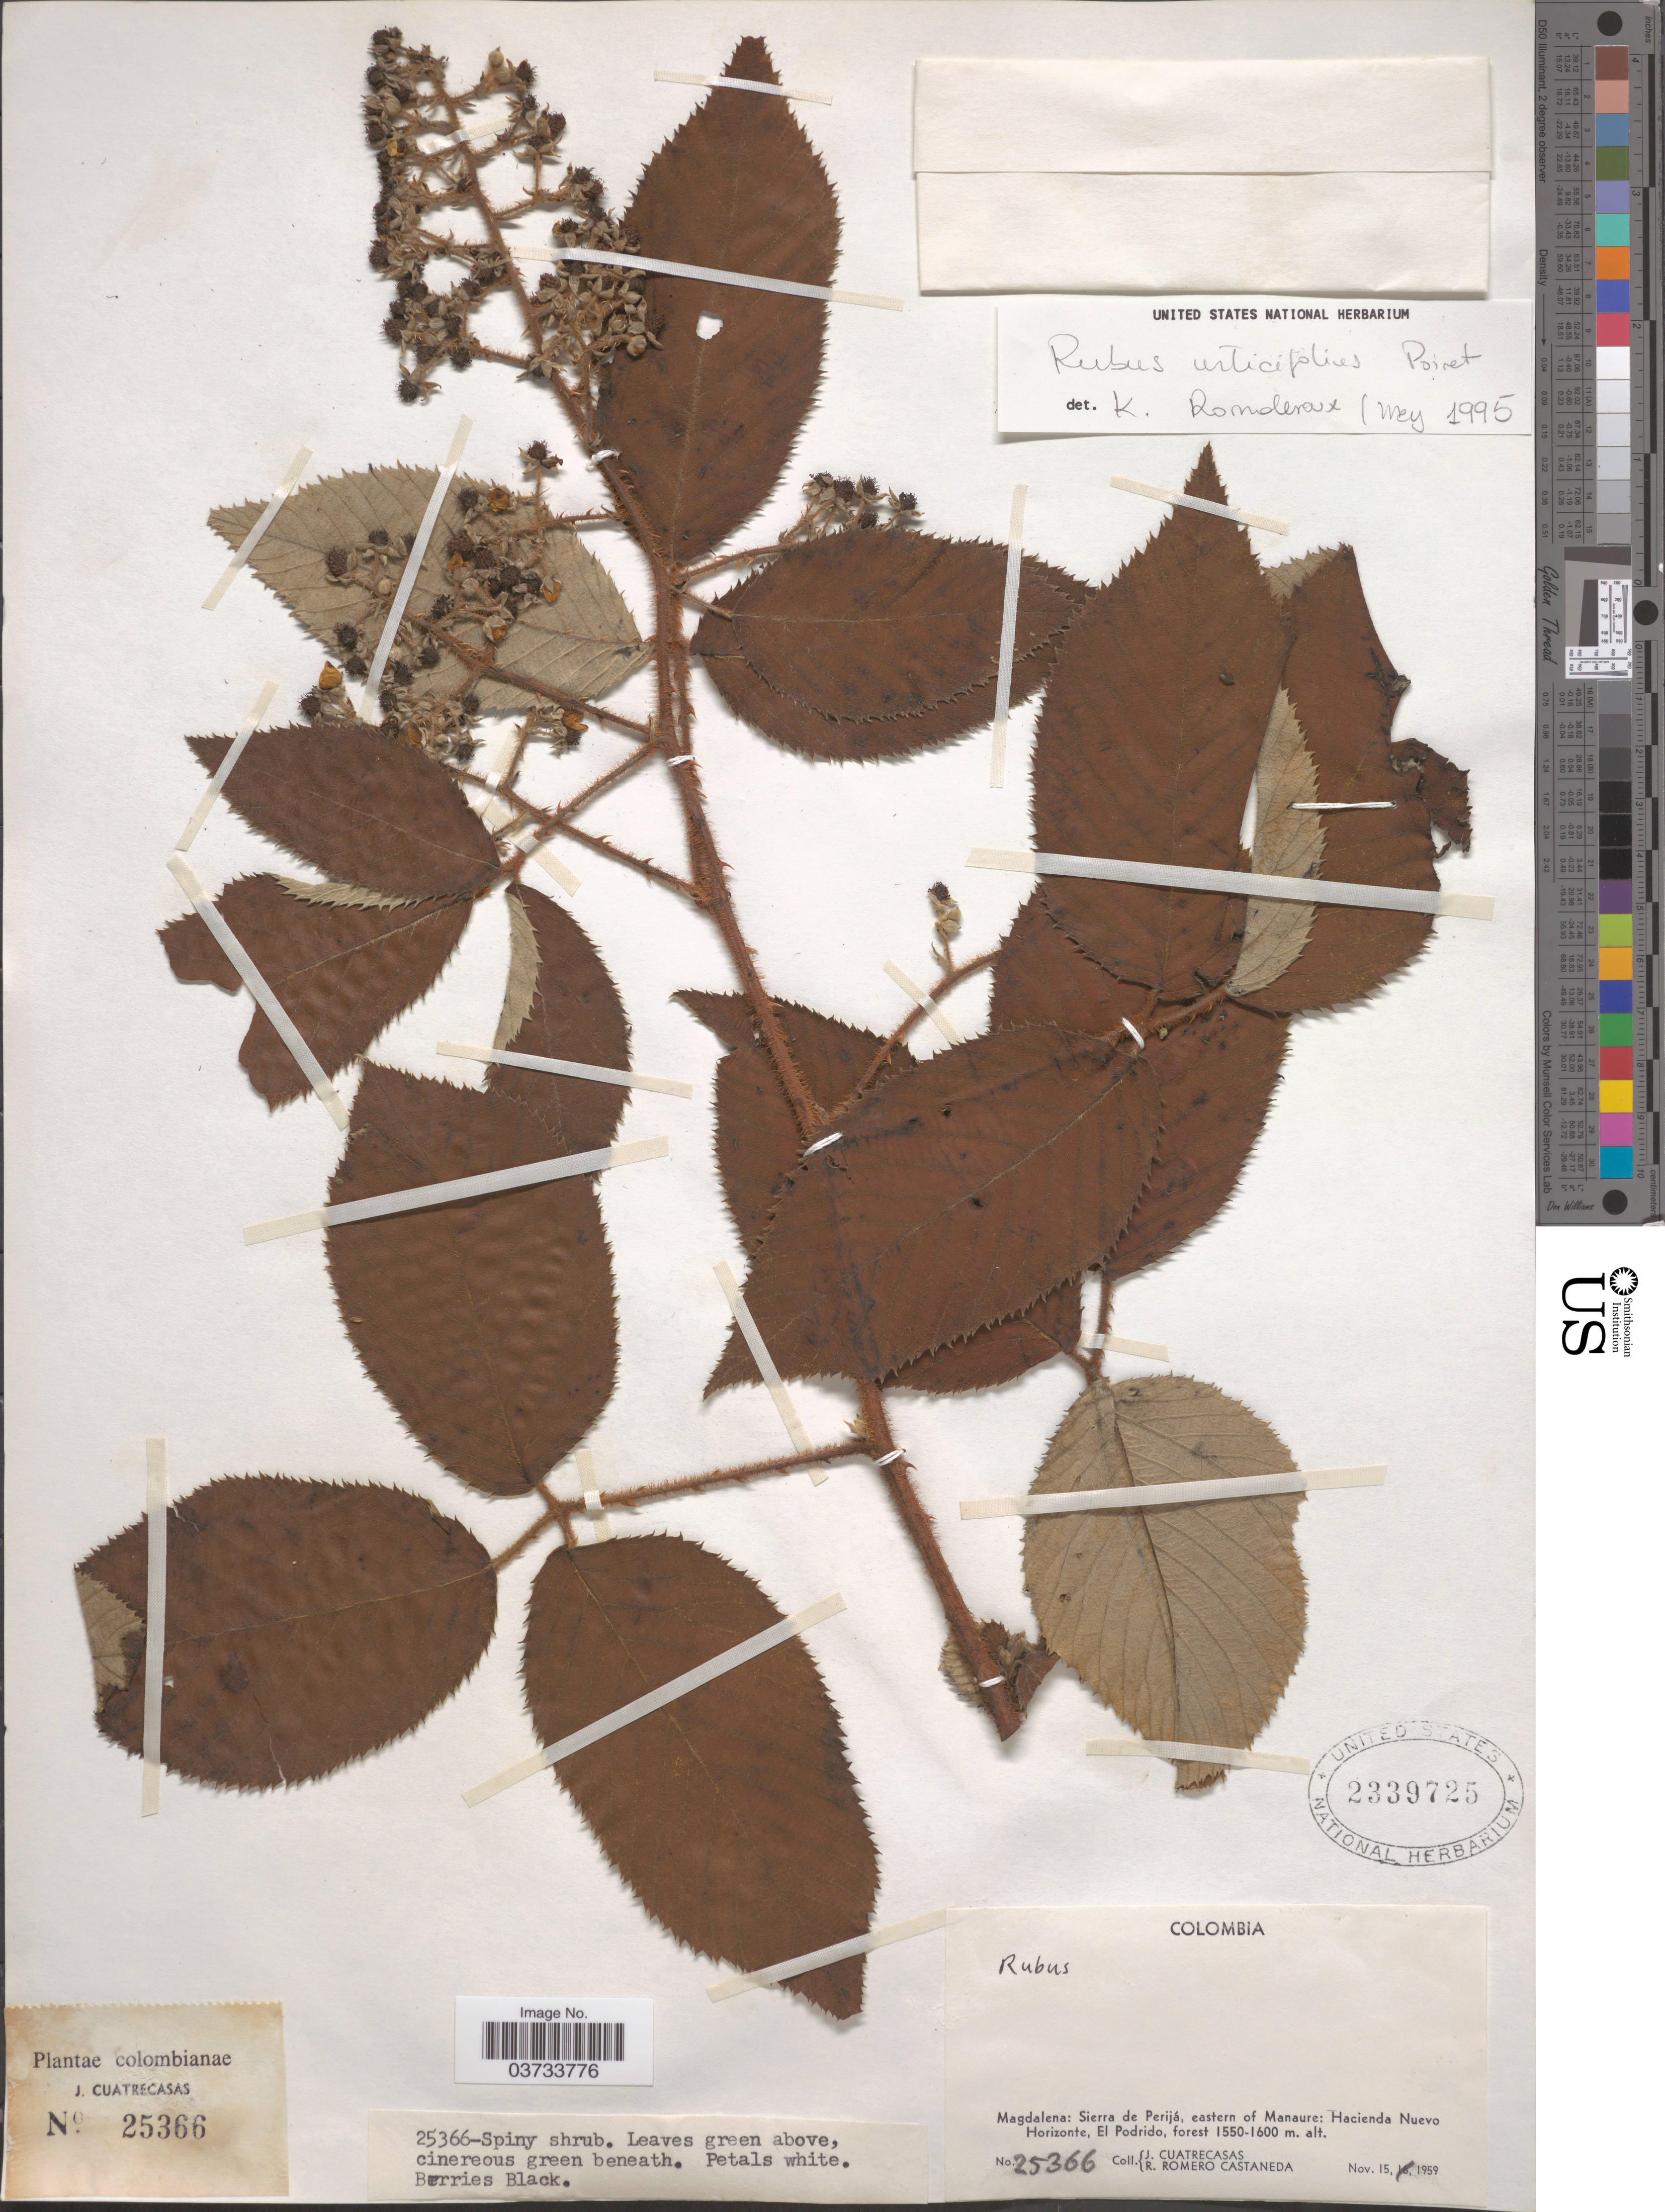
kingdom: Plantae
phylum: Tracheophyta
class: Magnoliopsida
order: Rosales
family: Rosaceae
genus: Rubus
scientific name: Rubus urticifolius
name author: Poir.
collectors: J. Cuatrecasas & R. Romero Castañeda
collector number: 25366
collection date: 1959-11-15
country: Colombia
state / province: Magdalena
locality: Sierra de Perijá, eastern of Manaure: Hacienda Nuevo Horizonte, El Podrido.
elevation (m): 1550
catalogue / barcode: US 2339725